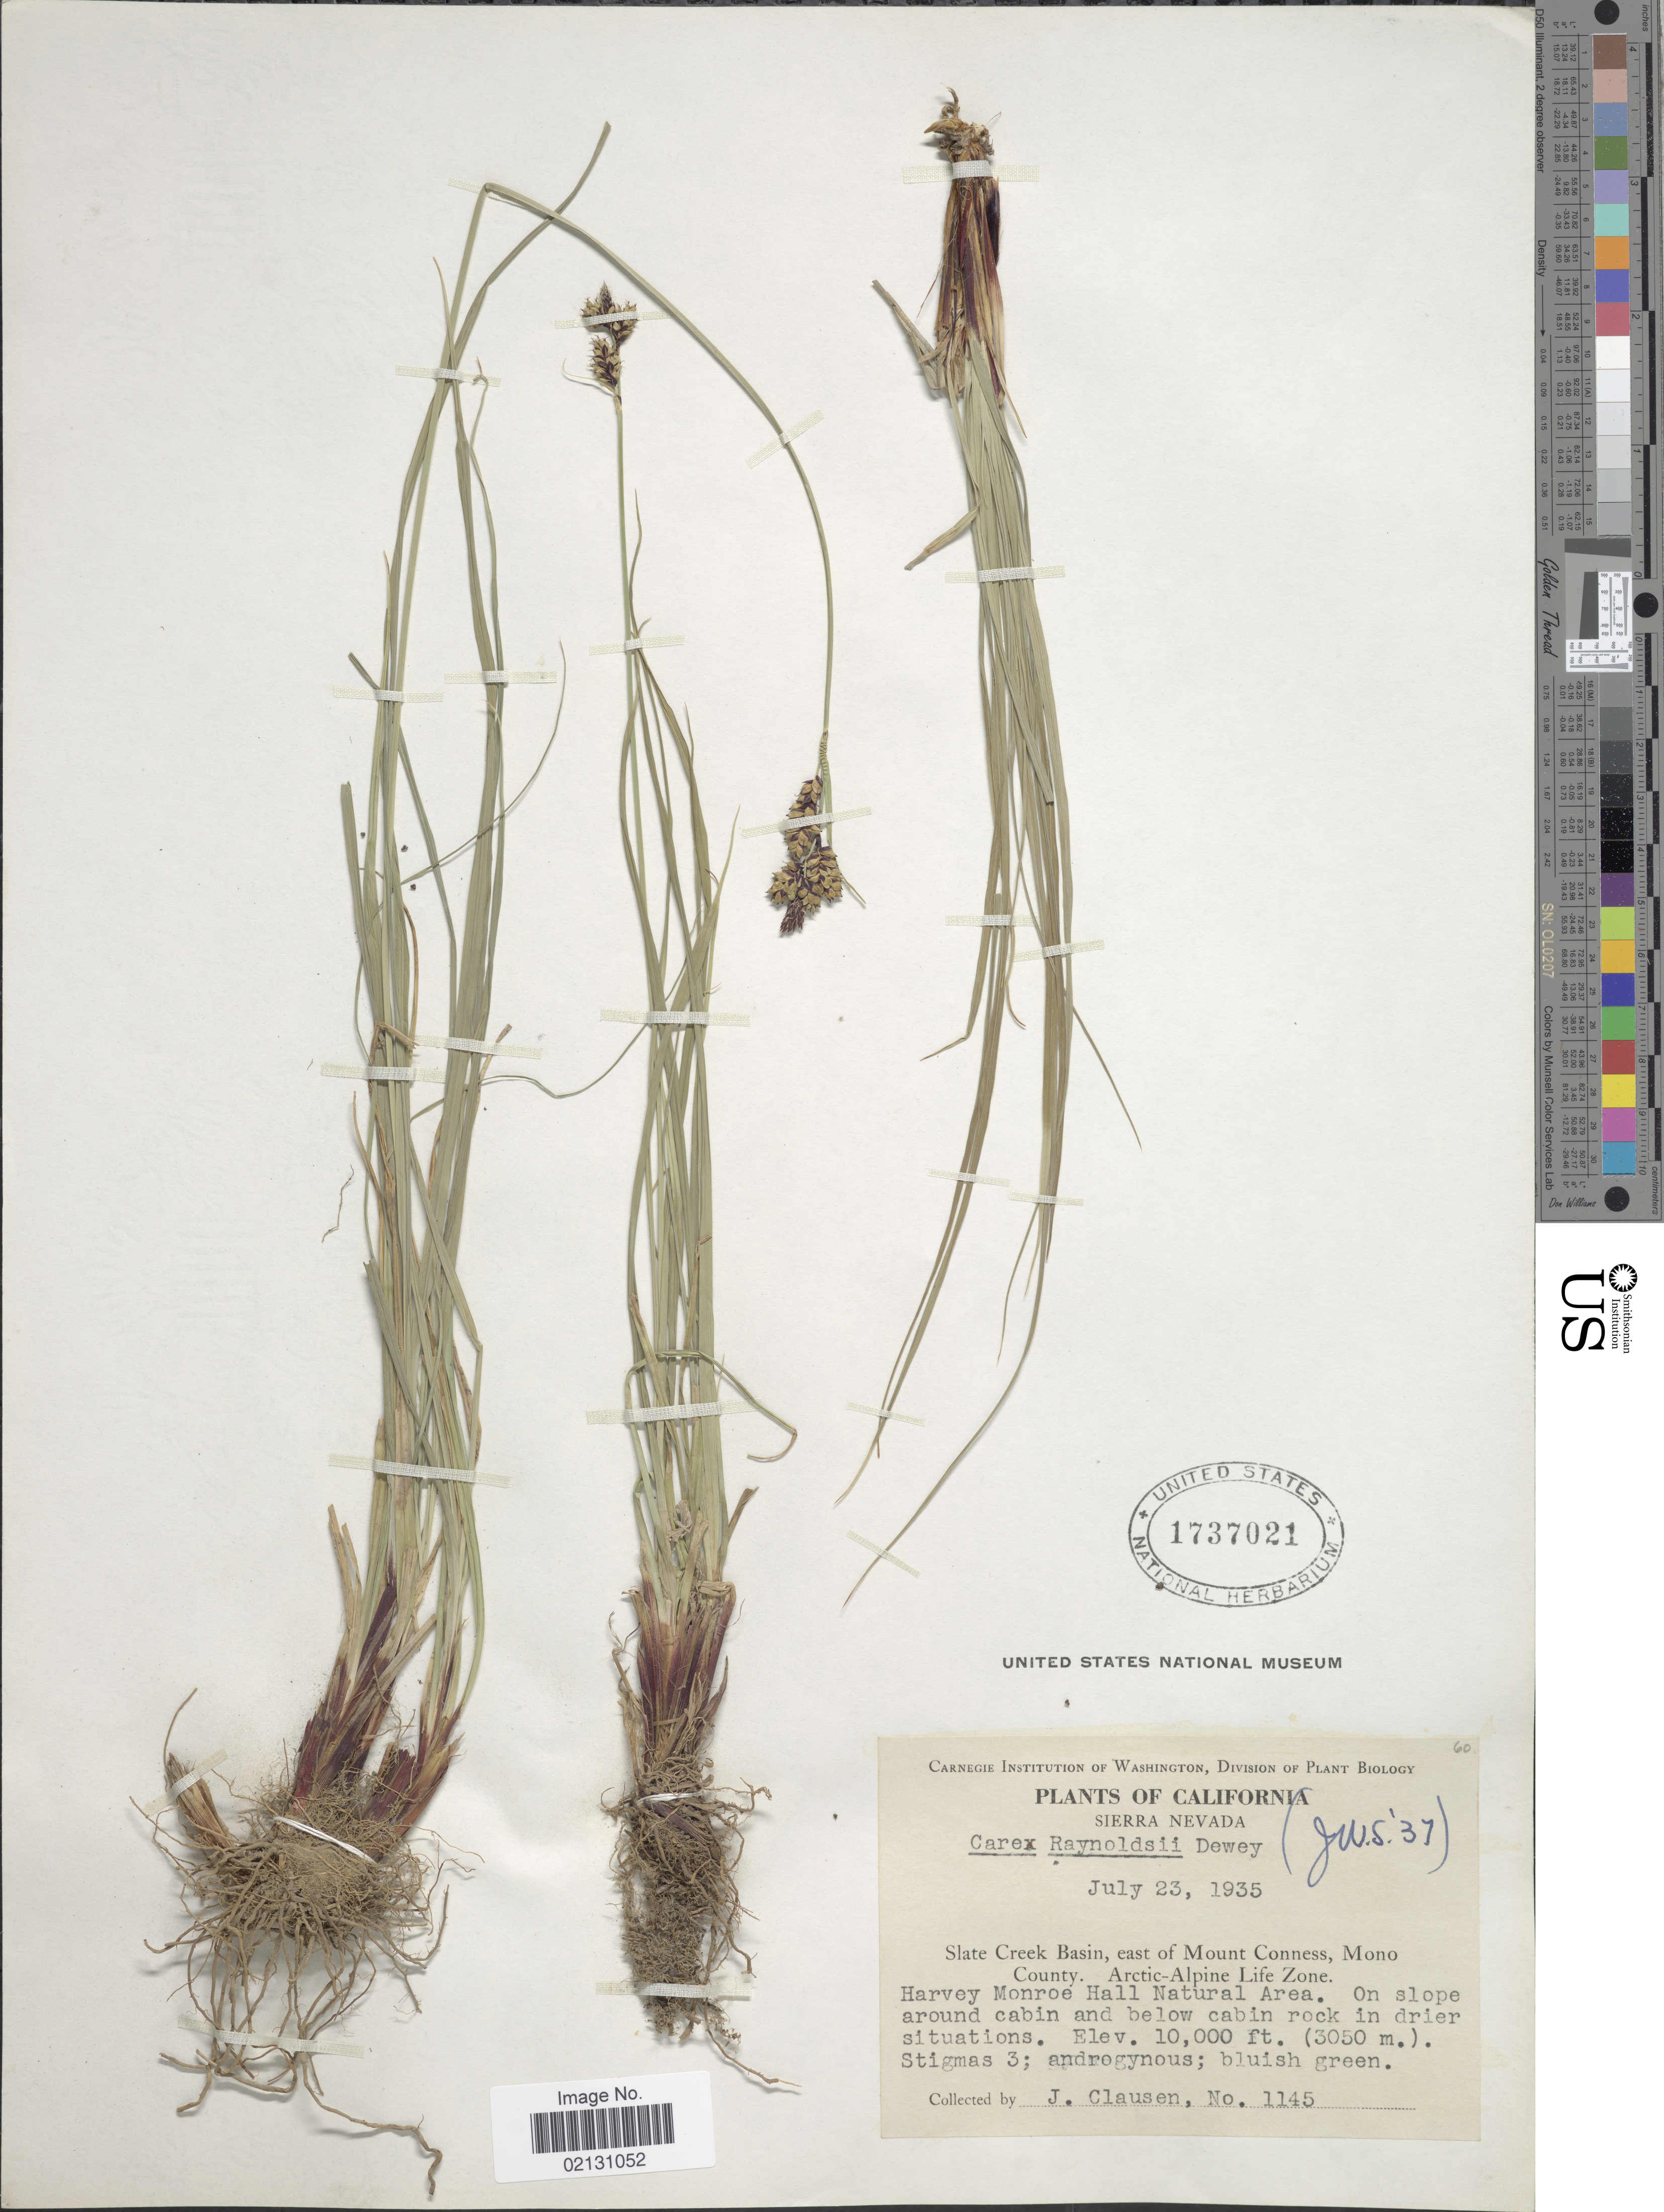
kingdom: Plantae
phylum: Tracheophyta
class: Liliopsida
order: Poales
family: Cyperaceae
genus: Carex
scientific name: Carex raynoldsii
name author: Dewey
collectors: J. Clausen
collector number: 1145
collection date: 1935-07-23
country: United States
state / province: California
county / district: Mono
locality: Sierra Nevada, Slate Creek Basin, east of Mount Conness, Mono County. Arctic-Alpine Life Zone. Harvey Monroe Hall Natural Area. On slope around cabin and below cabin rock in drier situations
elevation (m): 3050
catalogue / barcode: US 1737021